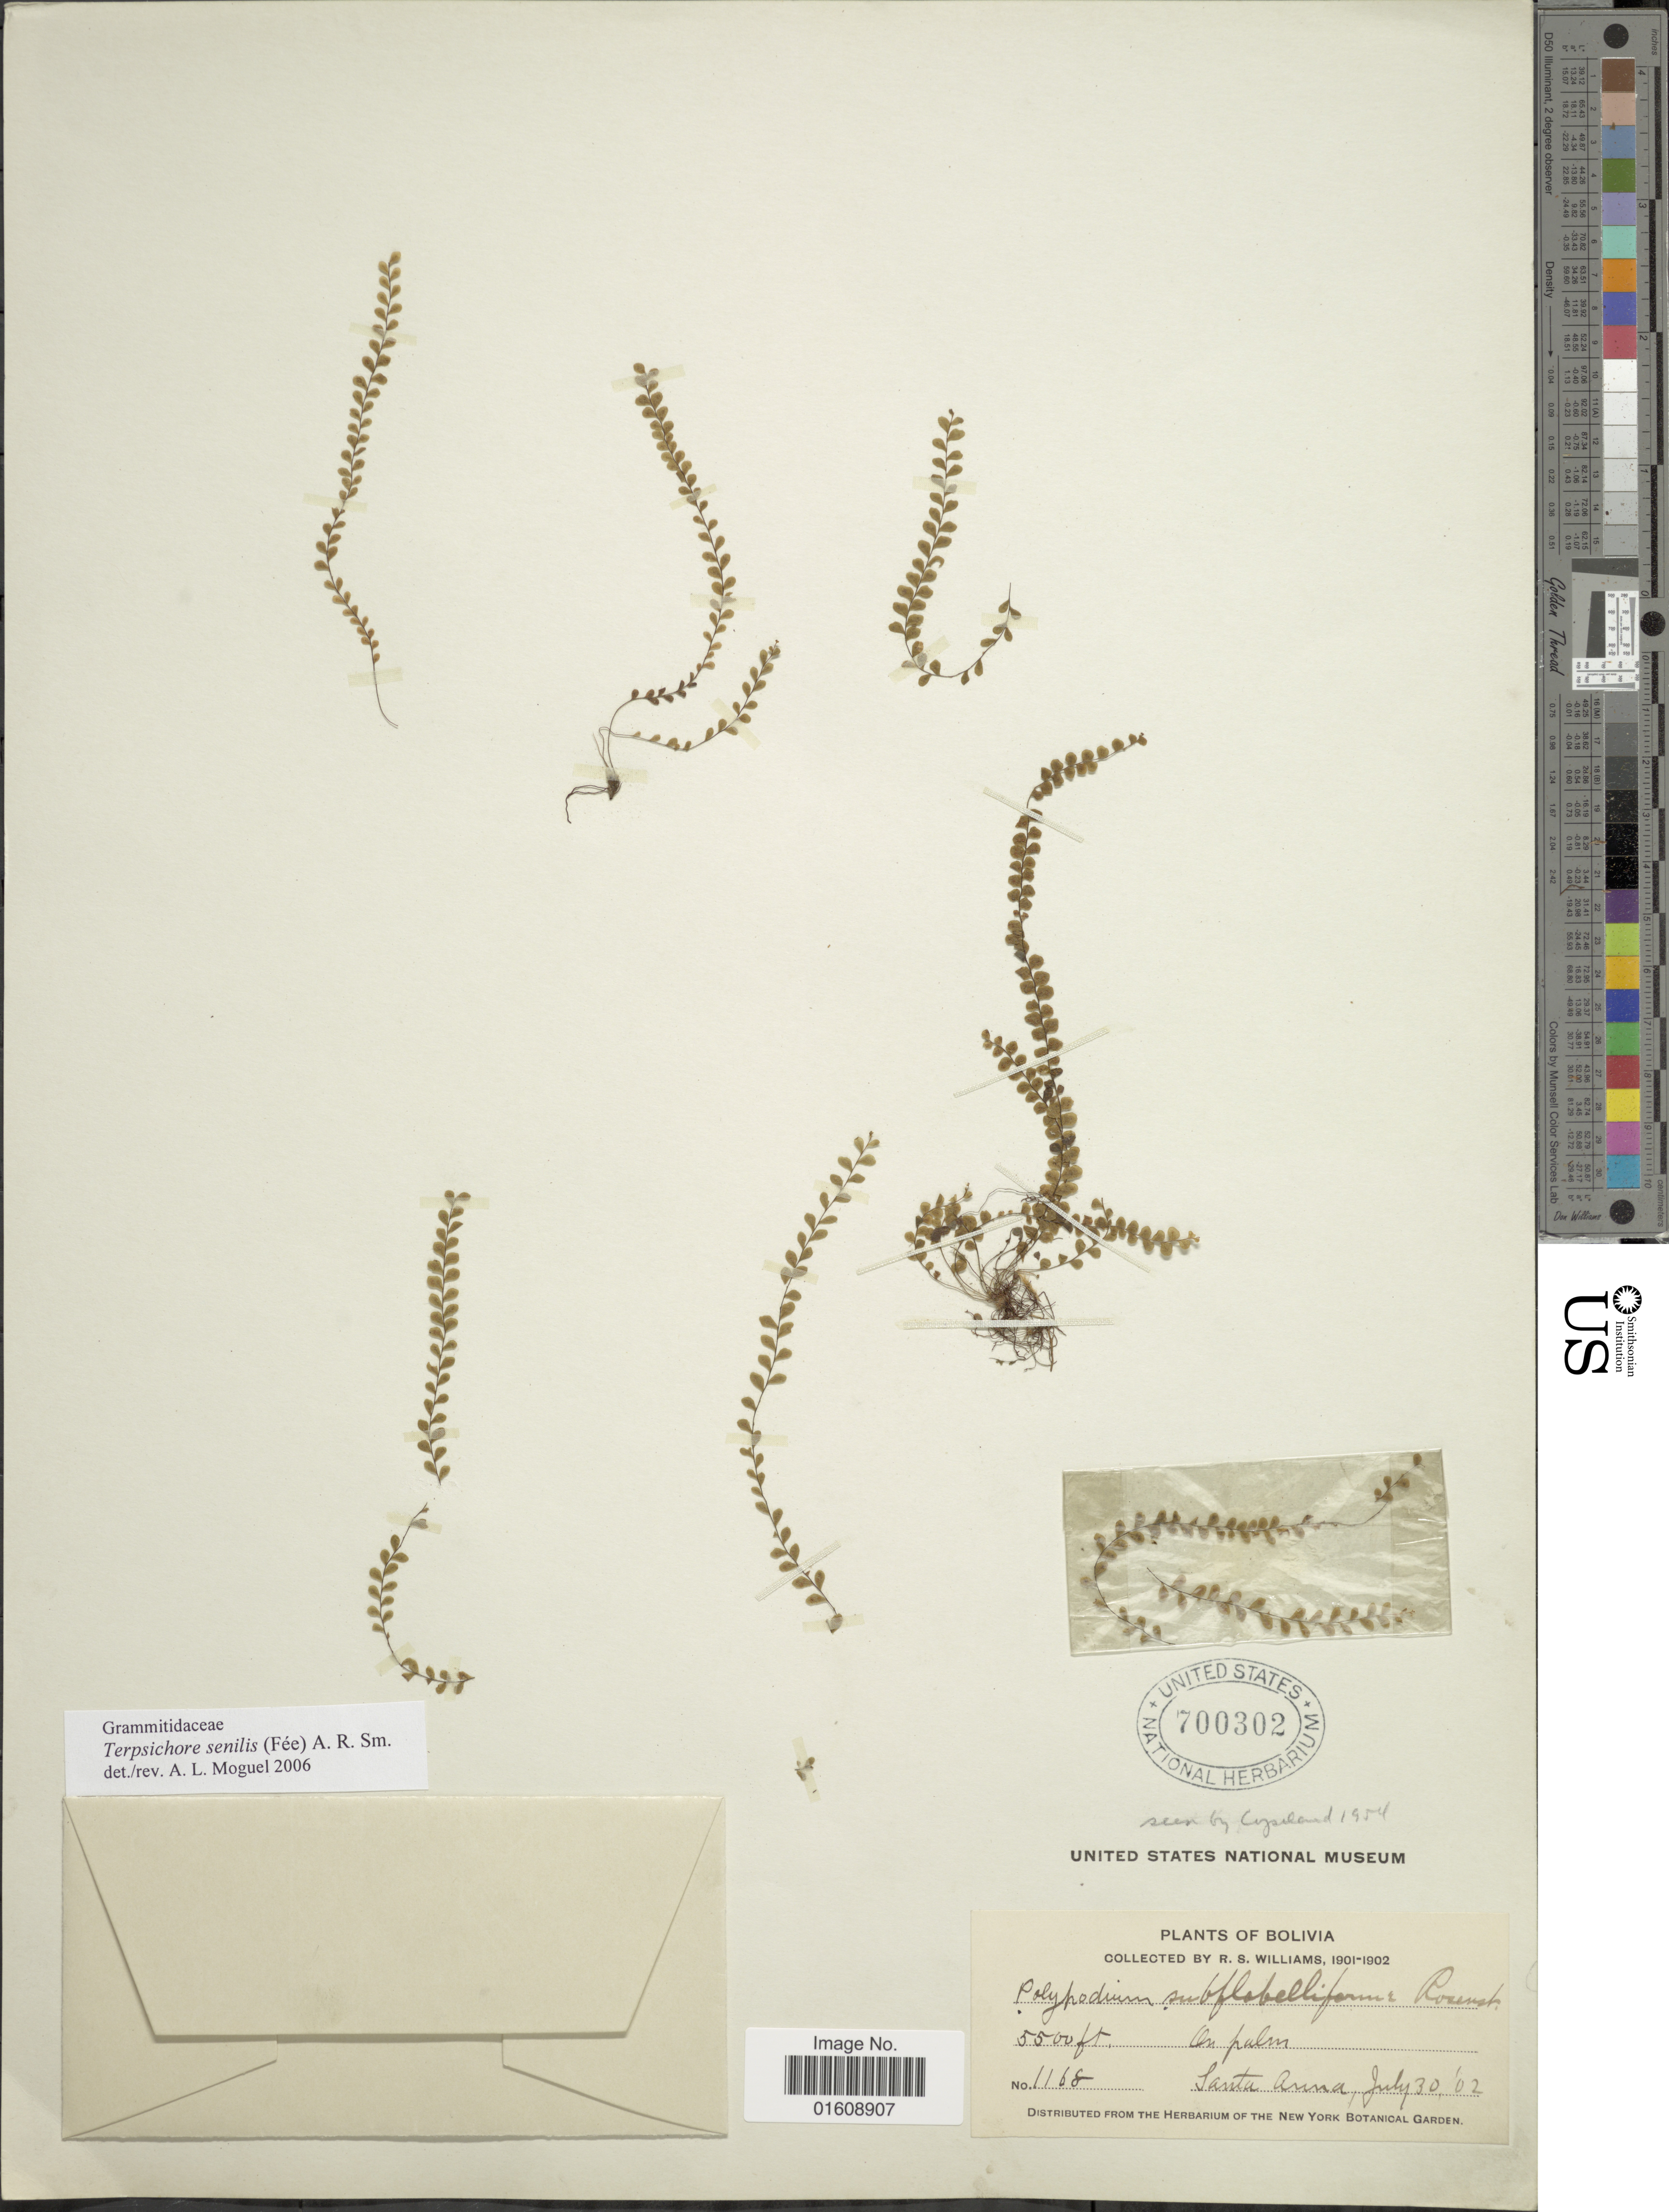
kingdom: Plantae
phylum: Tracheophyta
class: Polypodiopsida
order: Polypodiales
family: Polypodiaceae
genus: Alansmia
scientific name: Alansmia senilis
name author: (Fée) Moguel & M. Kessler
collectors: R. S. Williams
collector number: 1168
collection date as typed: July 30, '02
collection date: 1902-07-30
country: Bolivia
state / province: La Paz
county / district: Franz Tamayo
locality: Santa Ana (near Aten)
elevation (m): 1676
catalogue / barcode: US 700302